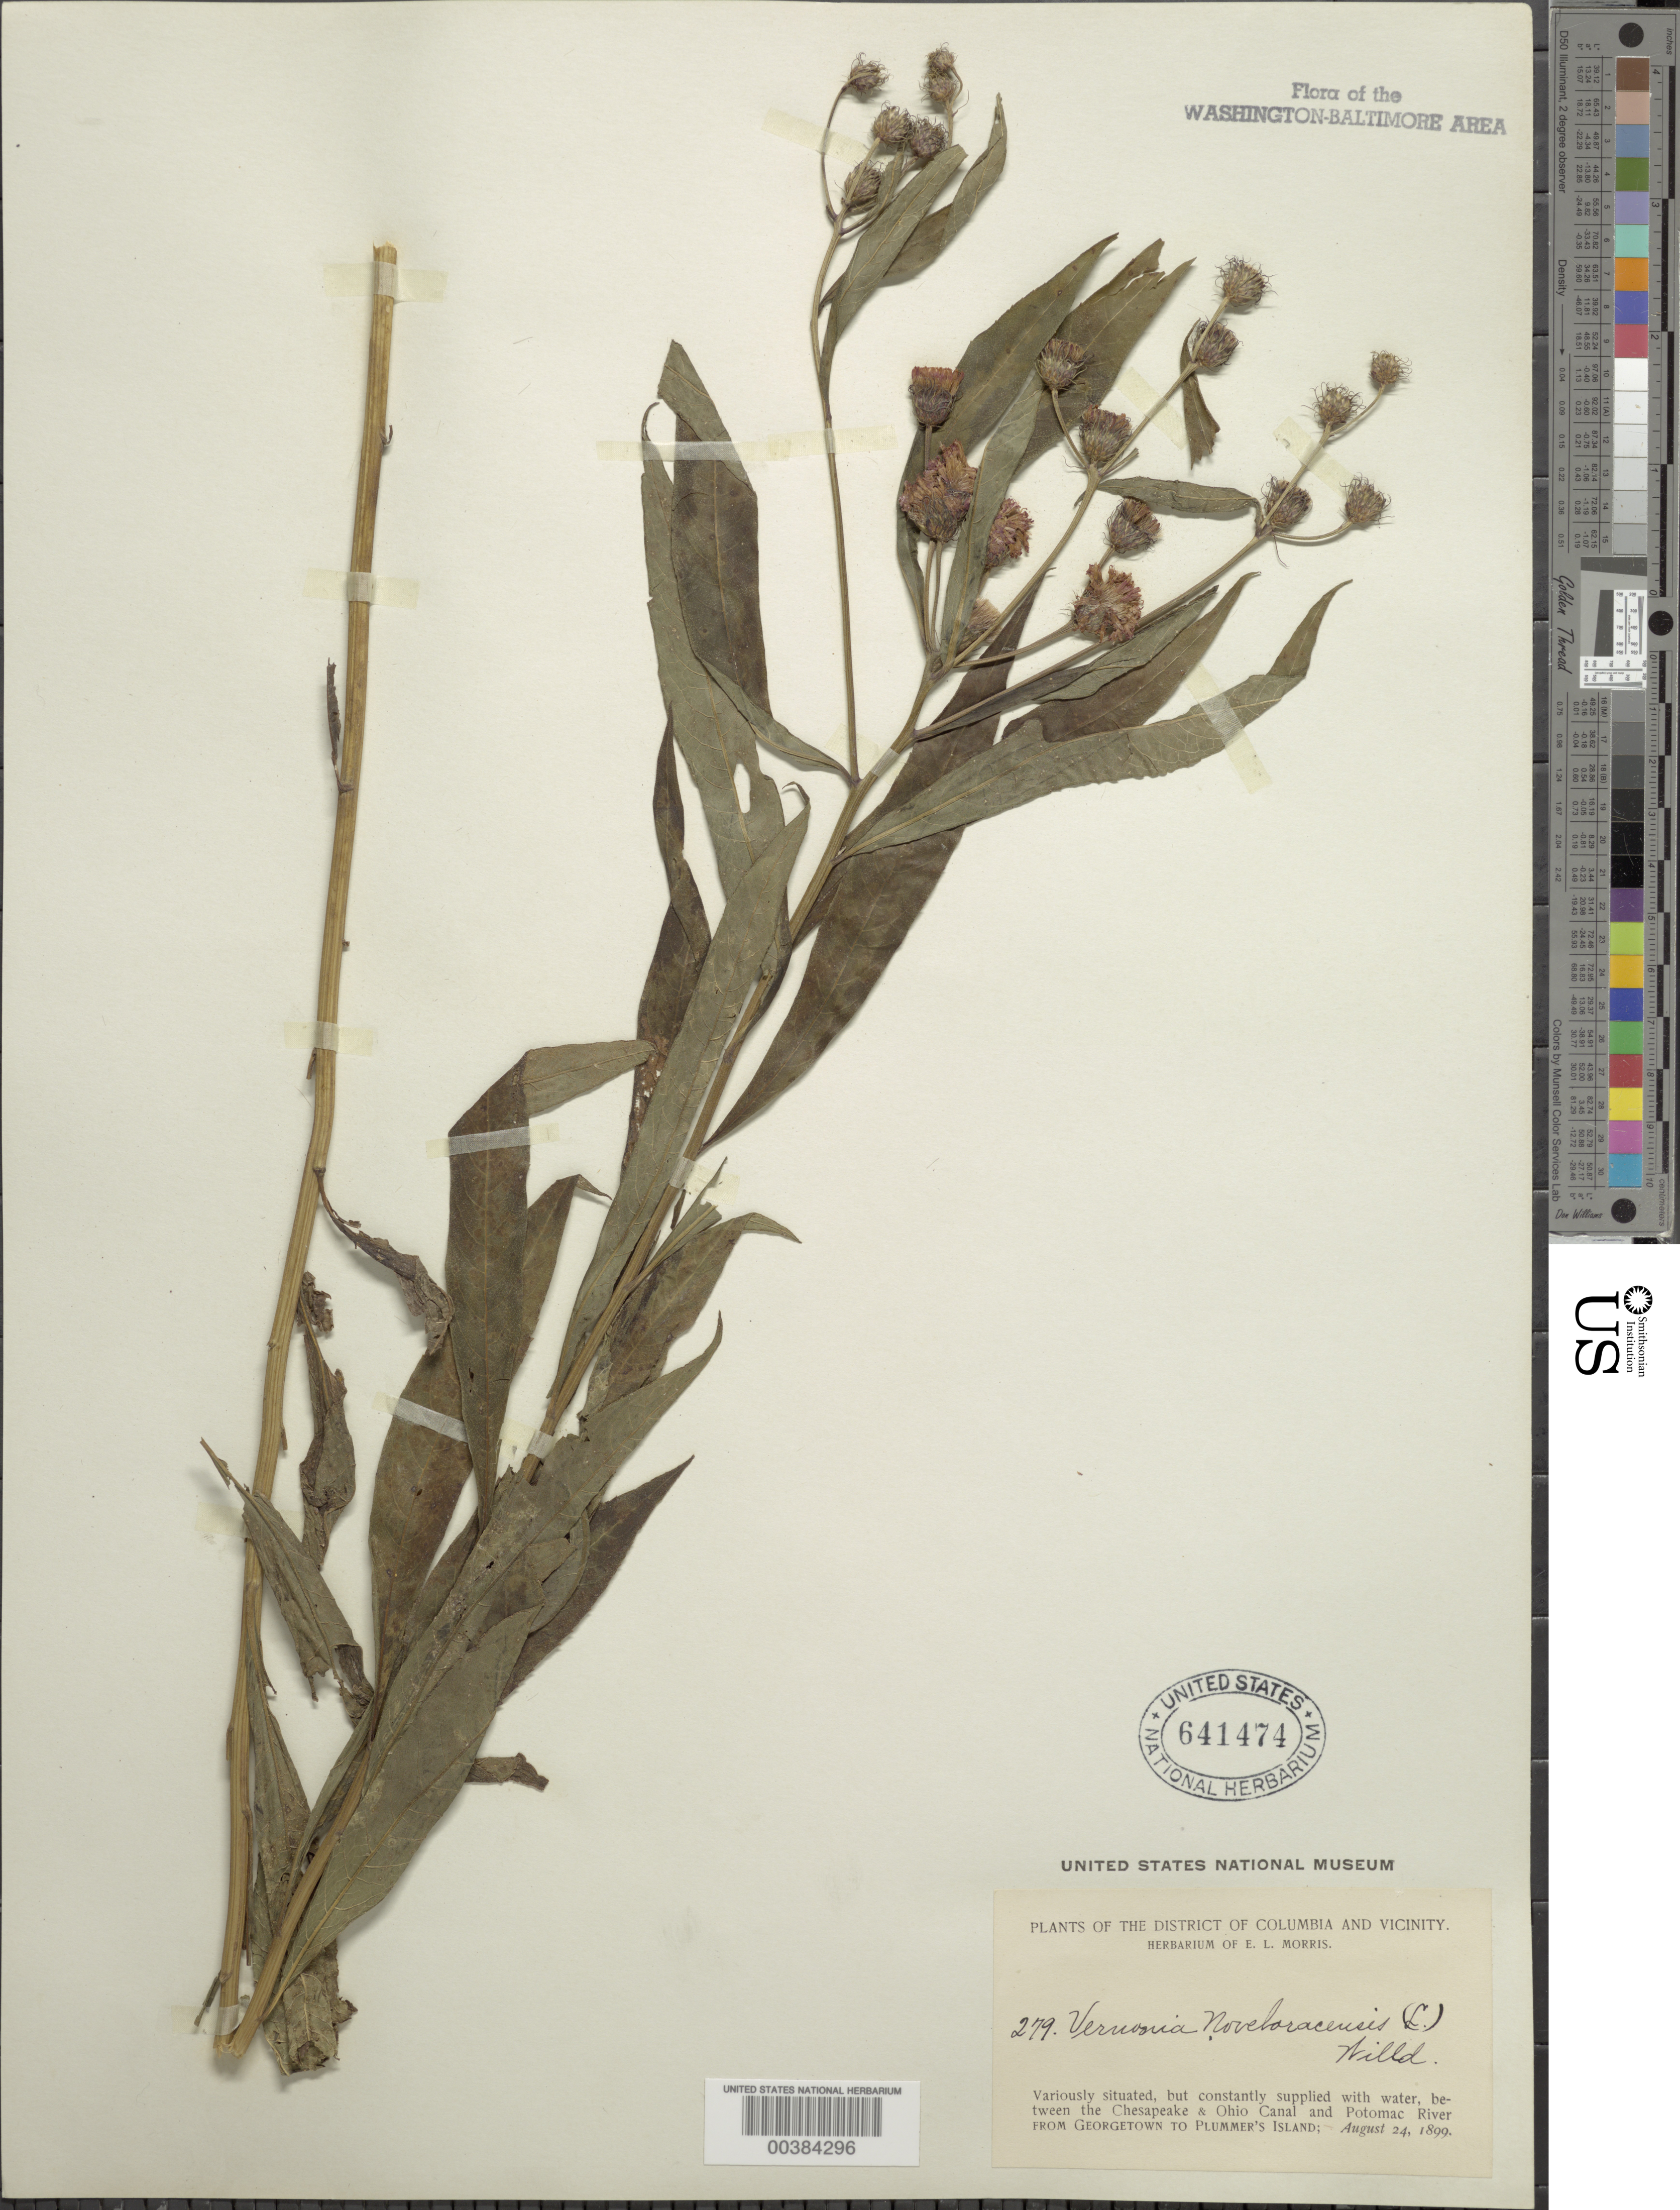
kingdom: Plantae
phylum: Tracheophyta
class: Magnoliopsida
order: Asterales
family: Asteraceae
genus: Vernonia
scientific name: Vernonia noveboracensis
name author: (L.) Michx.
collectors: E. L. Morris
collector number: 279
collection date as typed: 24 Aug 1809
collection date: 1809-08-24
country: United States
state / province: District of Columbia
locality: Georgetown to Plummers Island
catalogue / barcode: US 641474